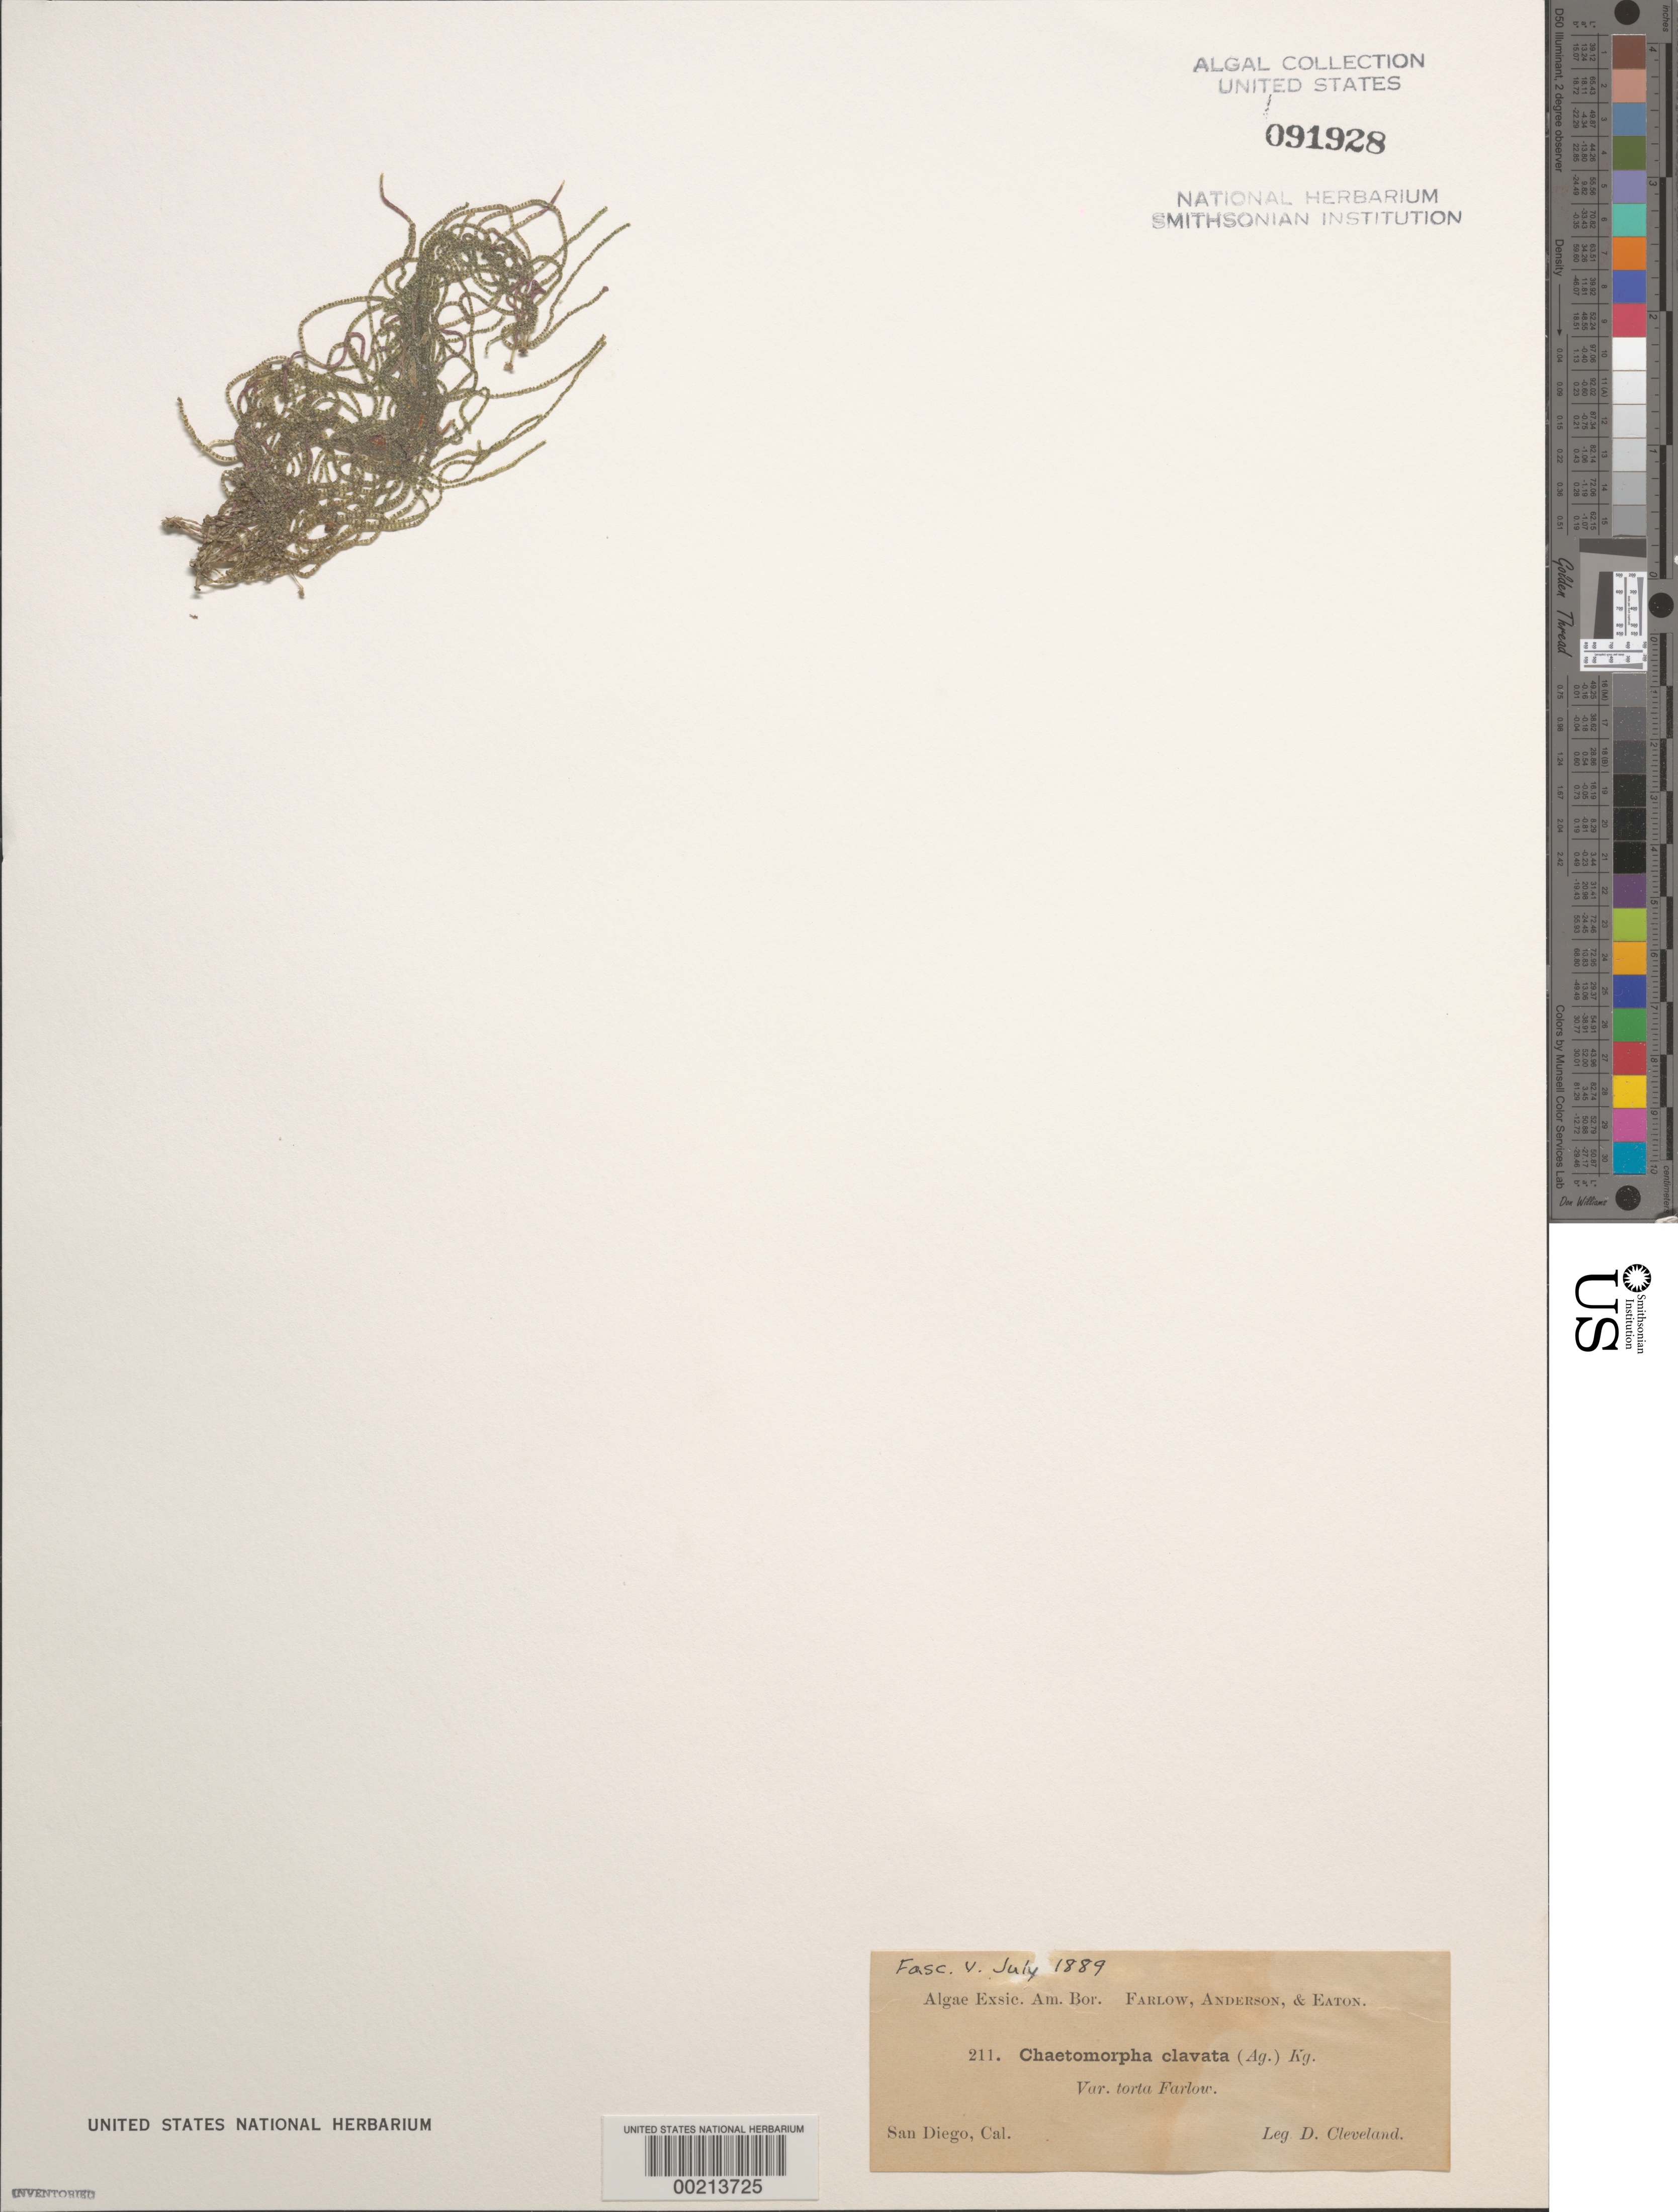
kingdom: Plantae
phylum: Chlorophyta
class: Ulvophyceae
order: Cladophorales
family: Cladophoraceae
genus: Chaetomorpha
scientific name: Chaetomorpha clavata var. torta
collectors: D. Cleveland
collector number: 211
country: United States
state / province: California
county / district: San Diego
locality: San Diego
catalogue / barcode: US 91928